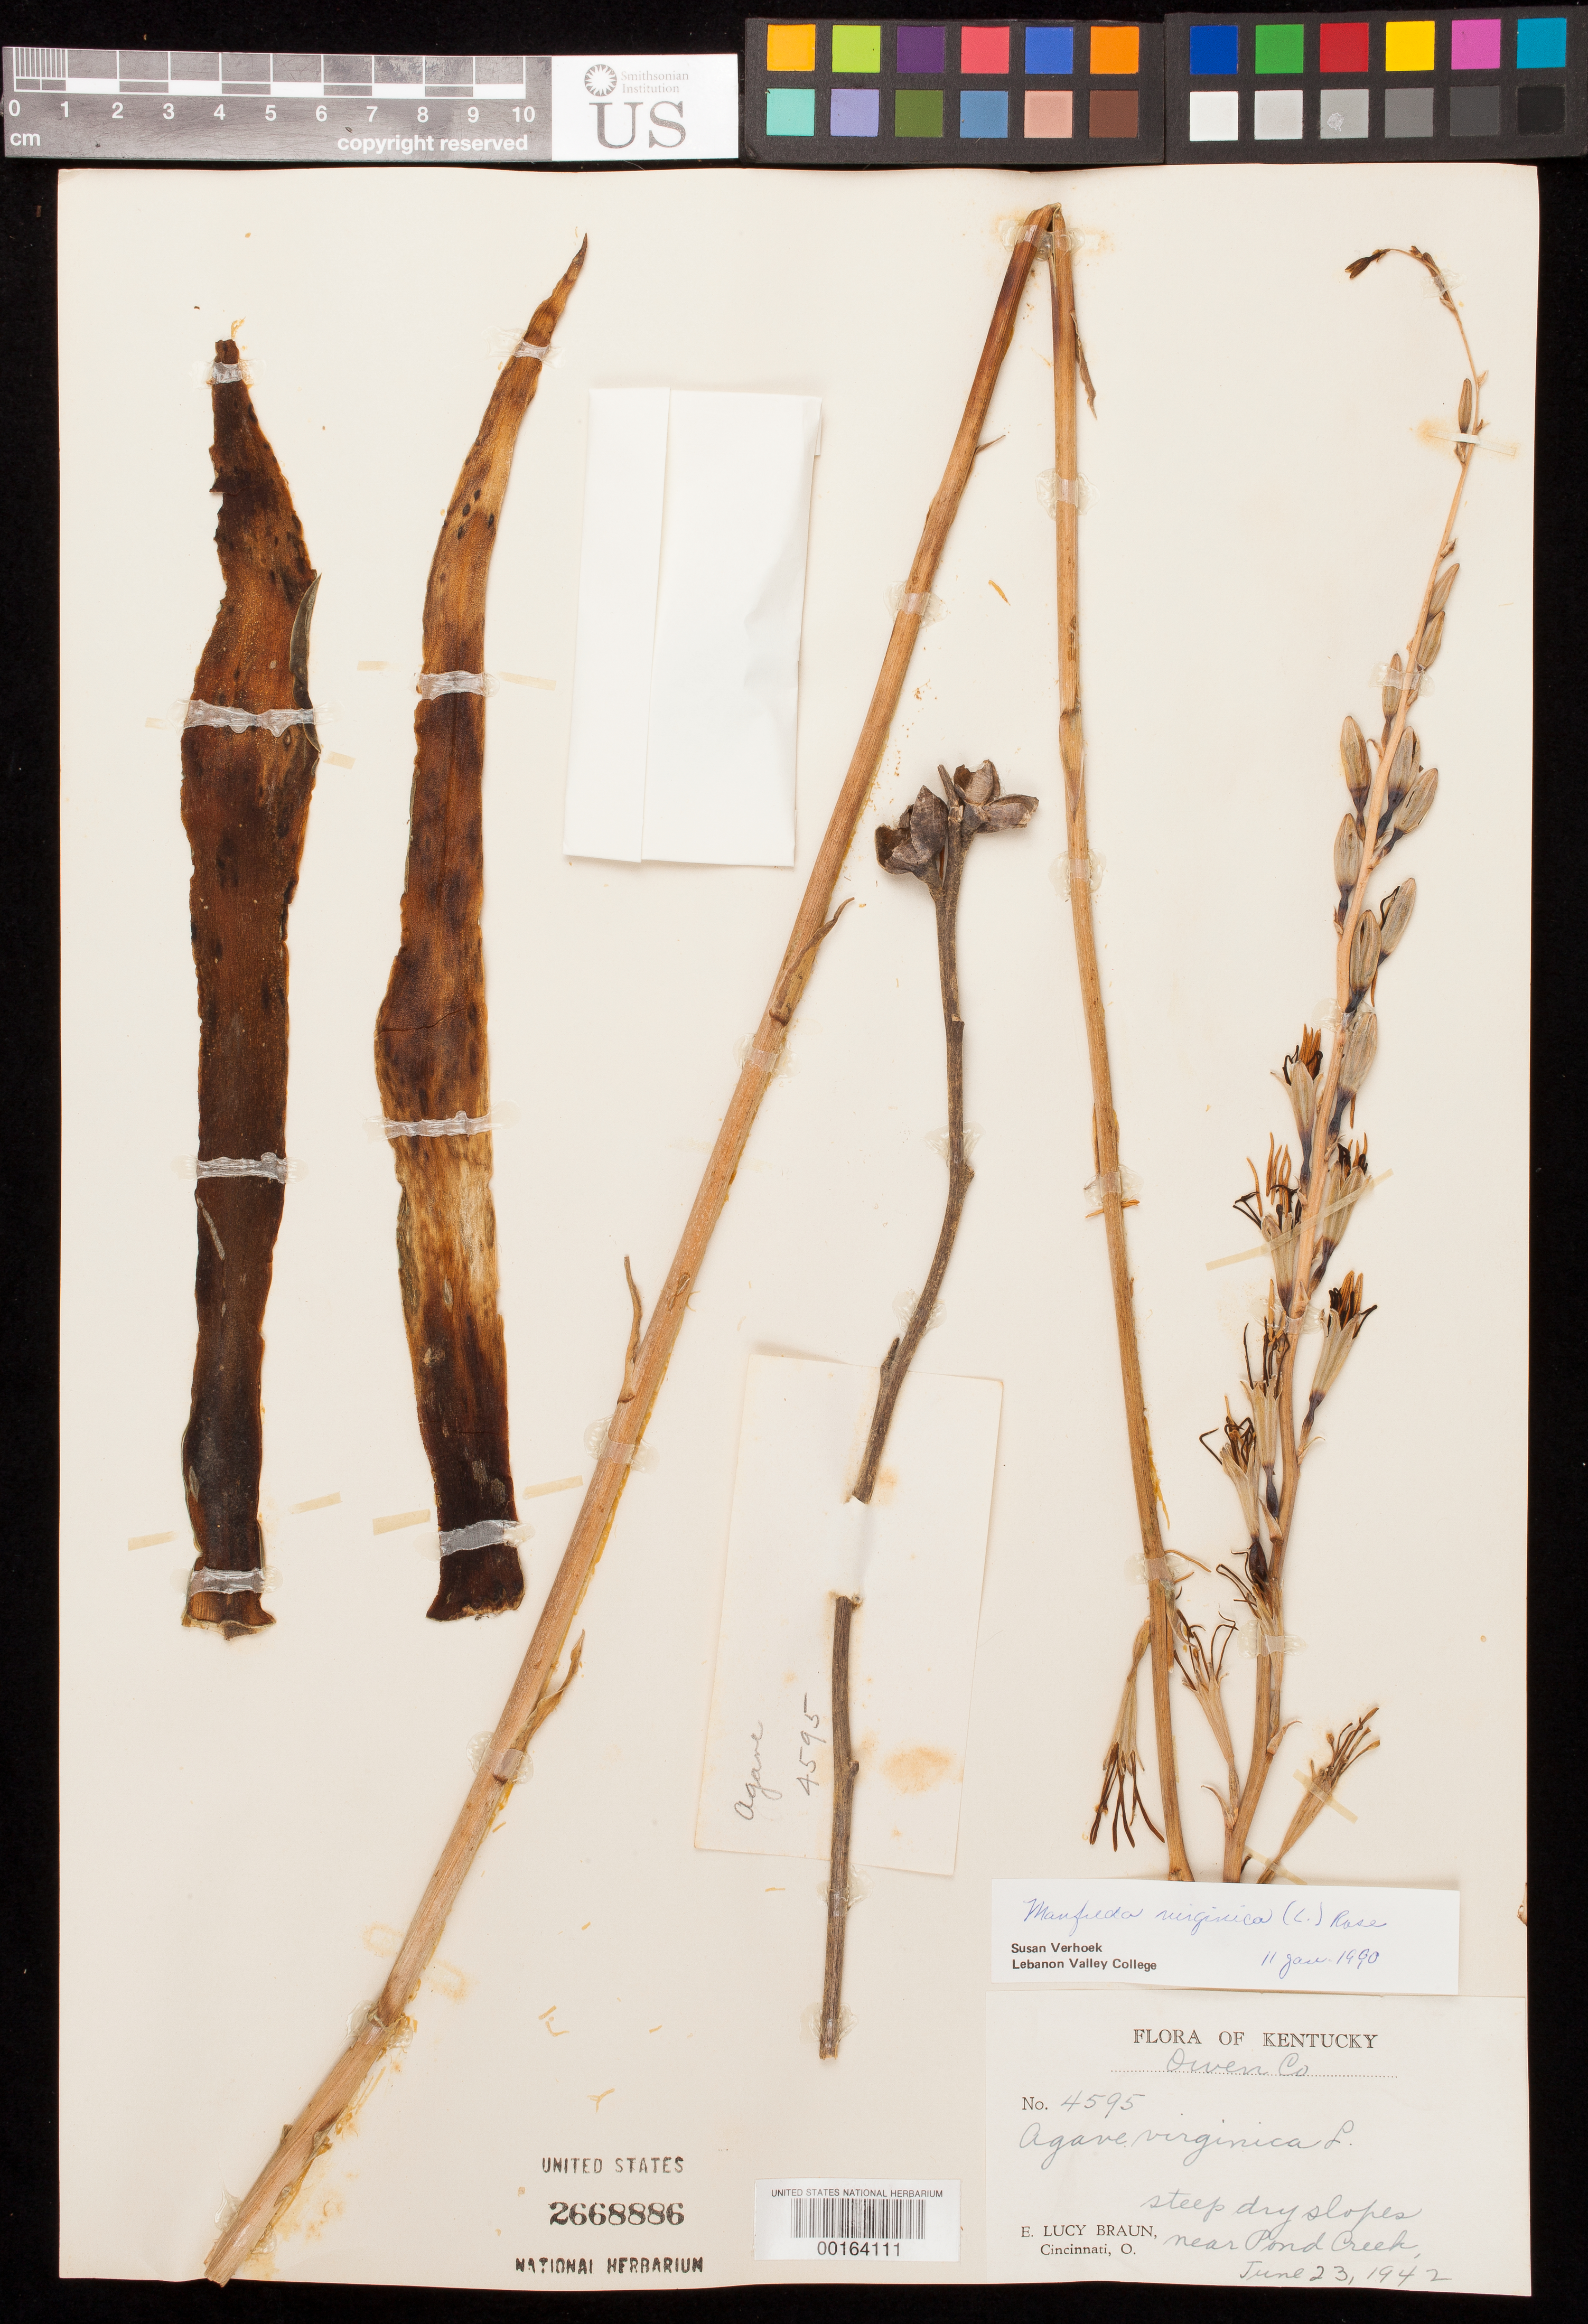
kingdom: Plantae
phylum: Tracheophyta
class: Liliopsida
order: Asparagales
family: Asparagaceae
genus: Manfreda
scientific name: Manfreda virginica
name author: (L.) Salisb. ex Rose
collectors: E. L. Braun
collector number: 4595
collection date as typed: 23 Jun 1942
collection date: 1942-06-23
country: United States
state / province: Kentucky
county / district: Owen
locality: Near pond creek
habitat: Steep dry slopes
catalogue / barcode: US 2668886